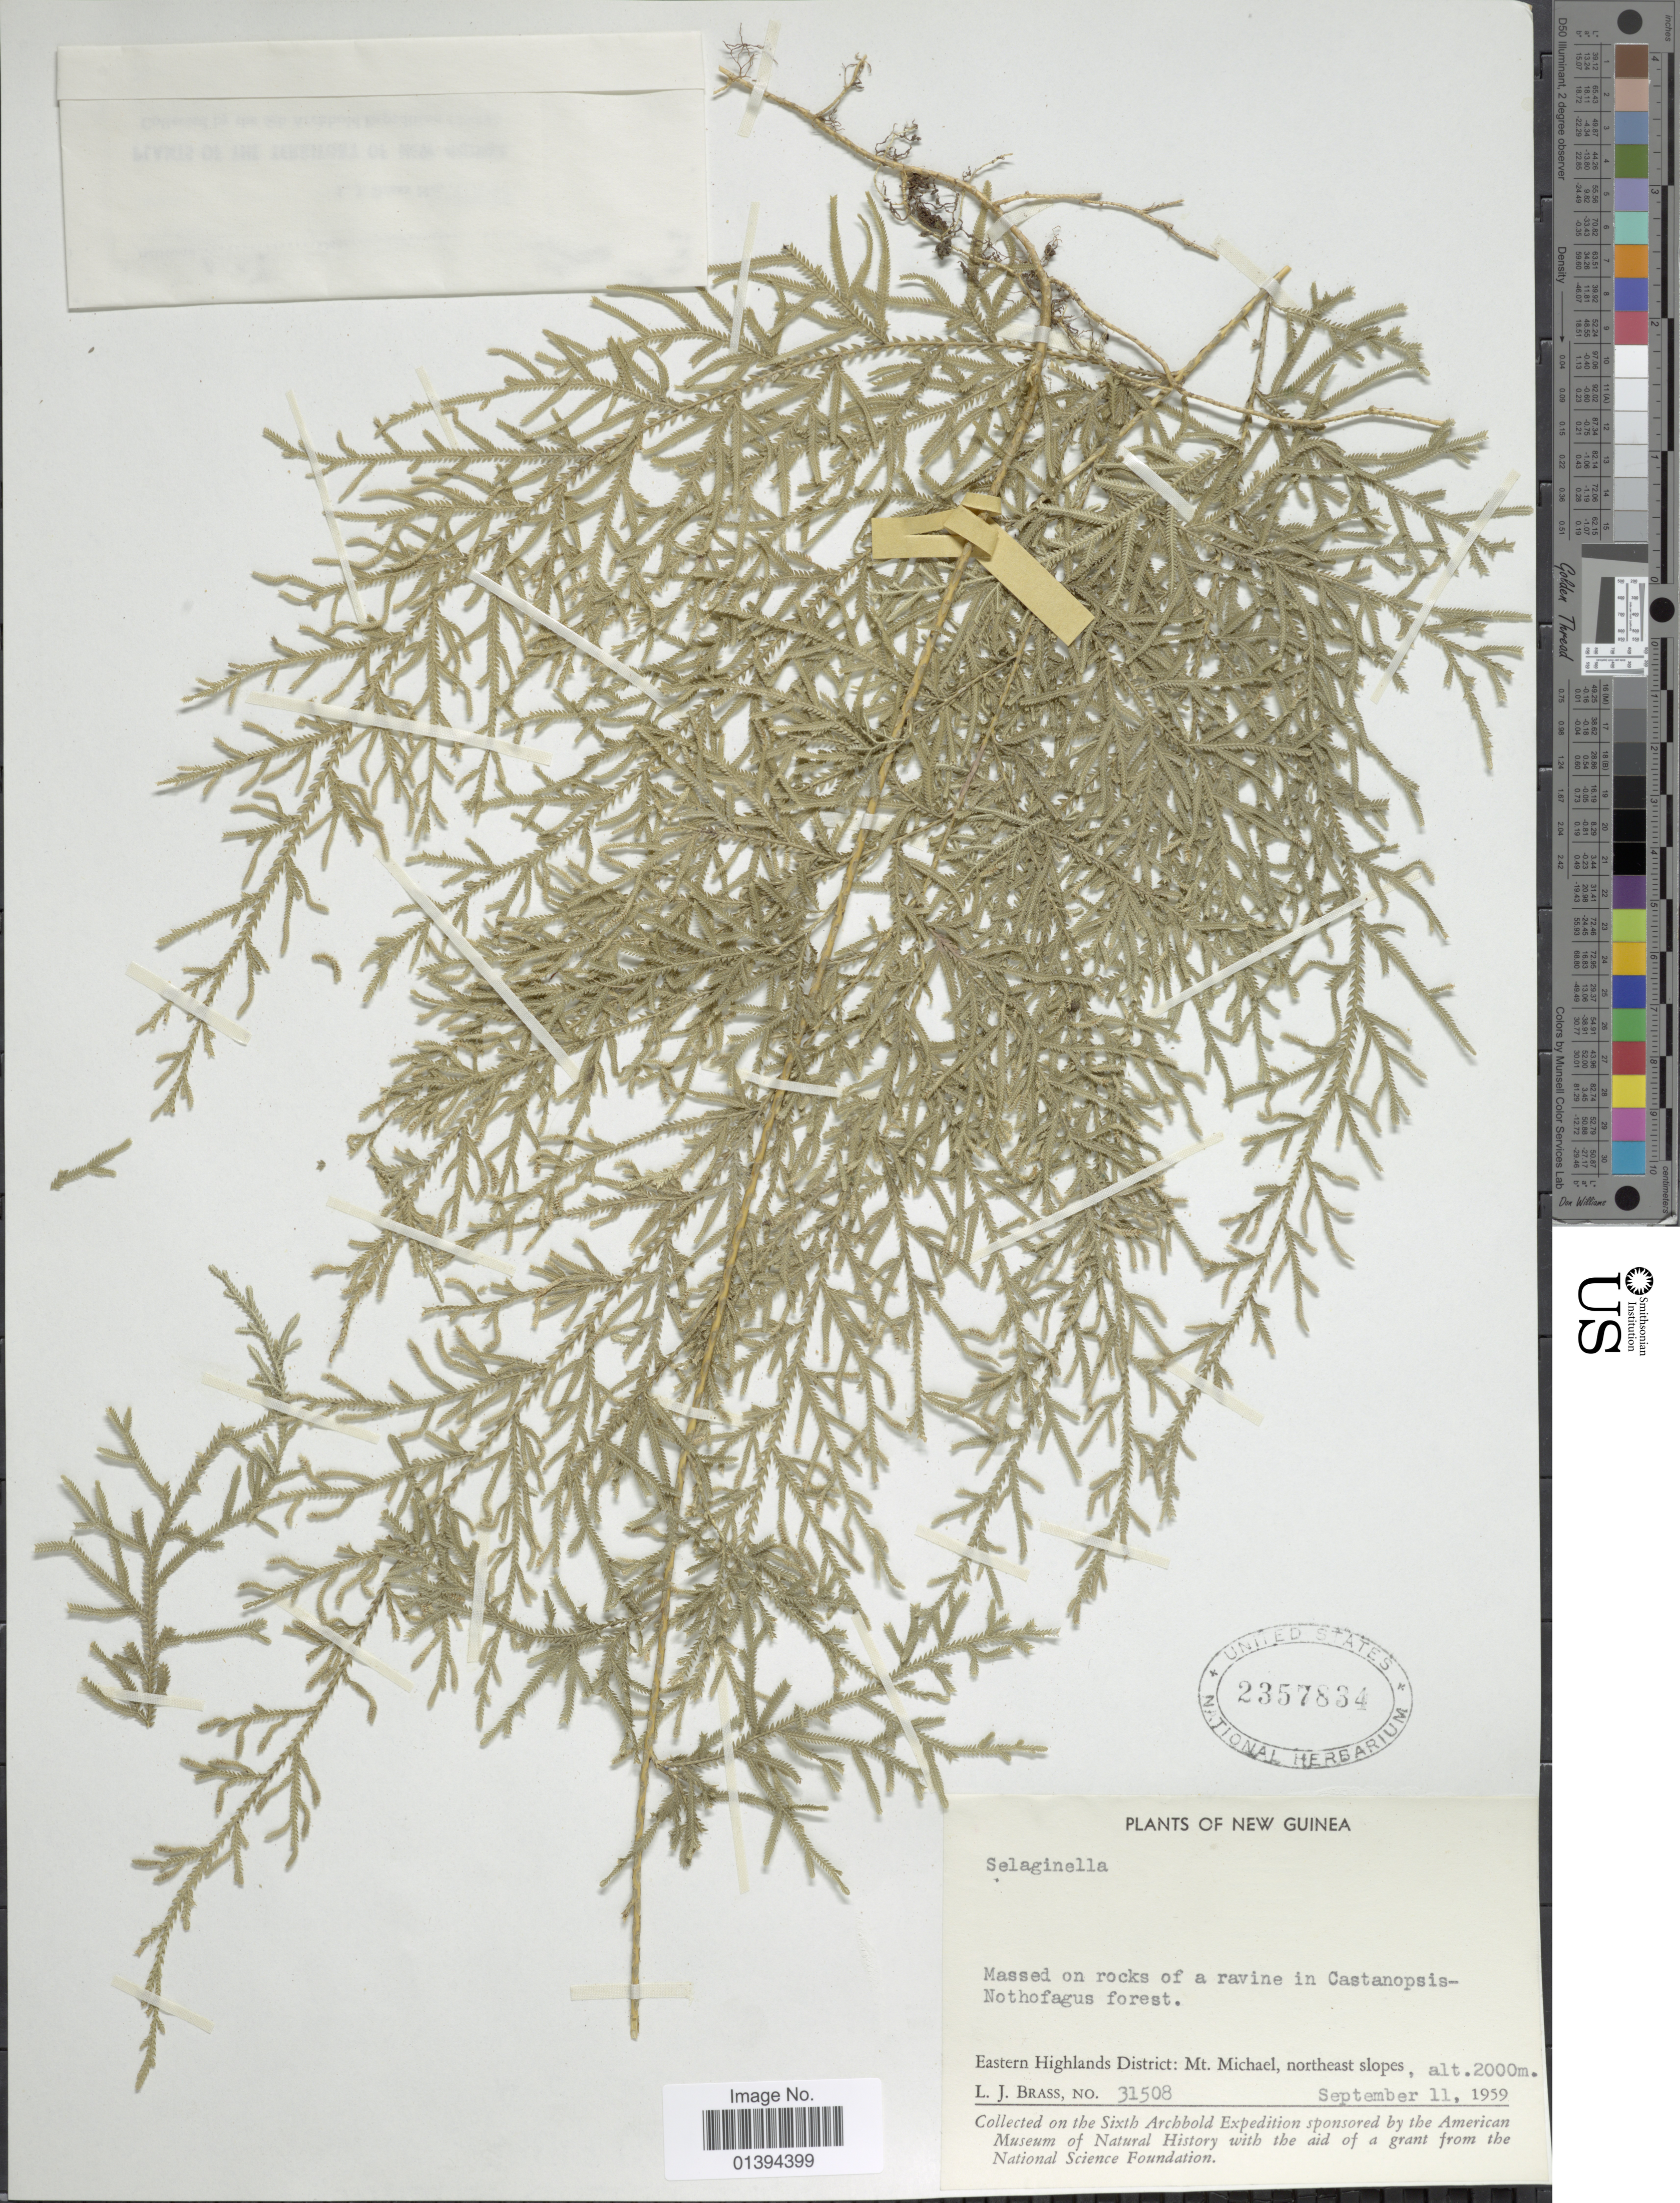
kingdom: Plantae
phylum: Tracheophyta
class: Lycopodiopsida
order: Selaginellales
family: Selaginellaceae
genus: Selaginella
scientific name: Selaginella sp.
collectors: L. J. Brass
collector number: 31508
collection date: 1959-09-11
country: Papua New Guinea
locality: New Guinea, Eastern Highlands District: mt. Michael, northeast slopes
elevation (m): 2000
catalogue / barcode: US 2357834